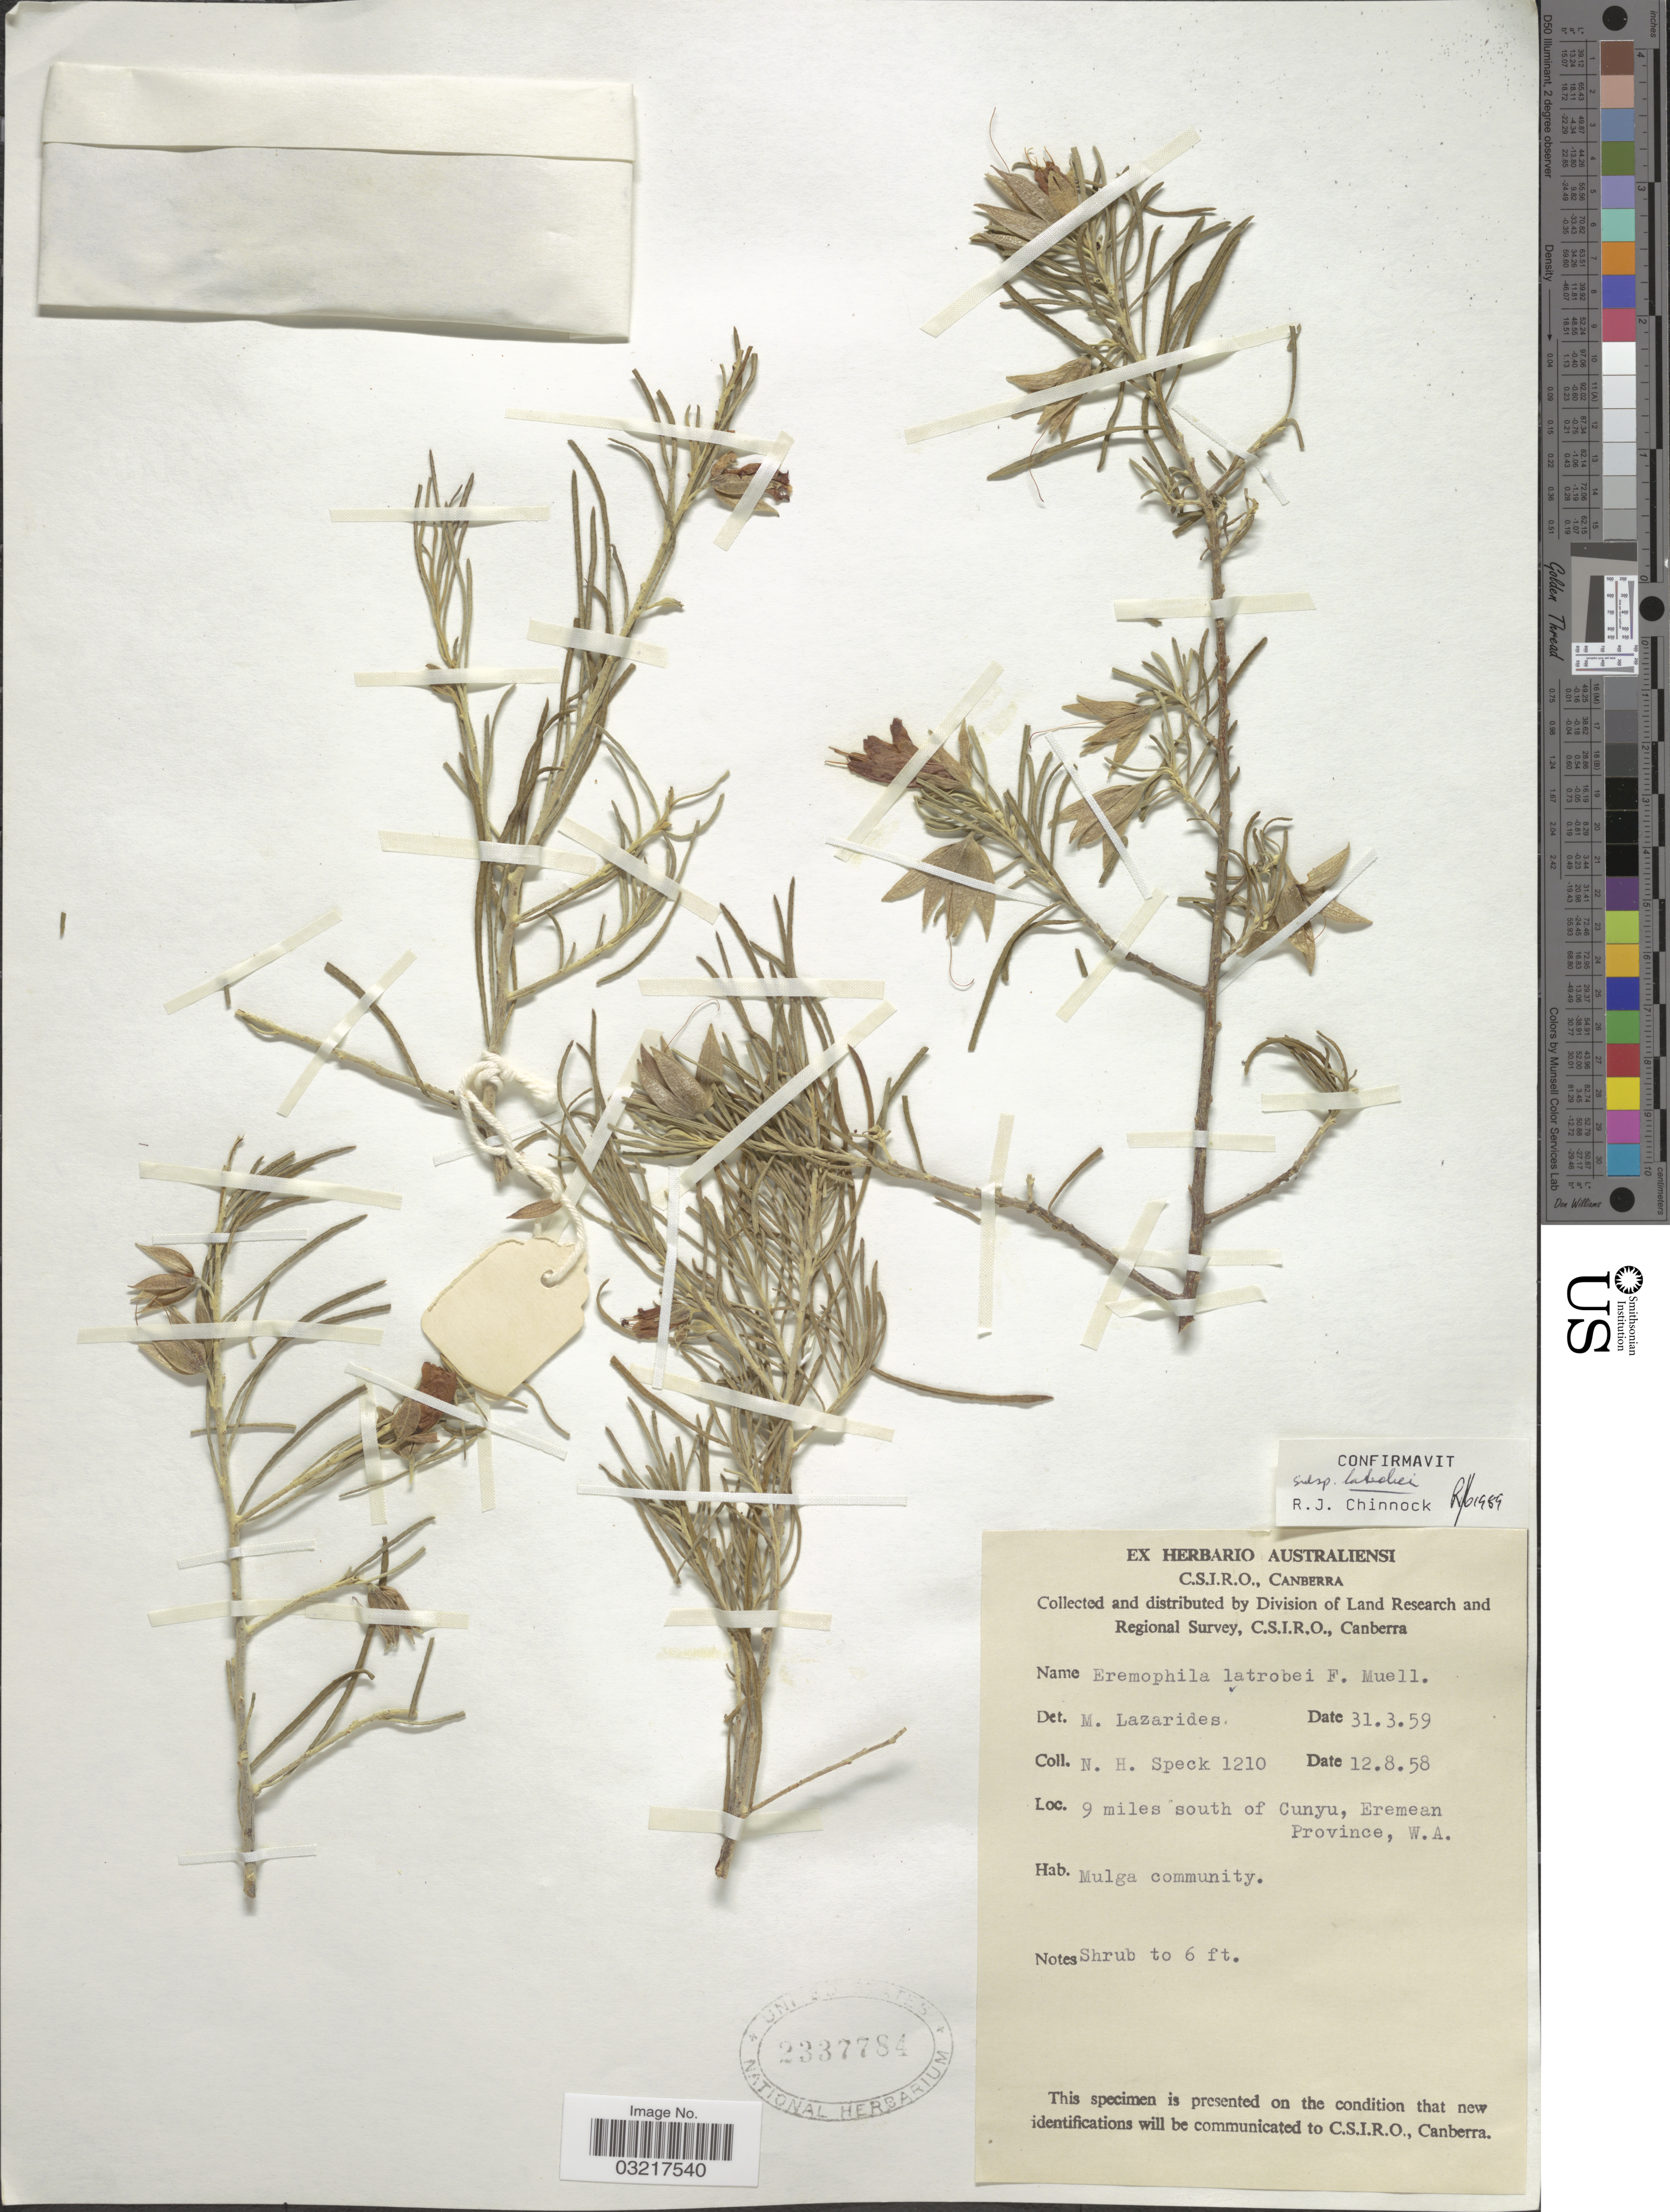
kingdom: Plantae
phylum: Tracheophyta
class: Magnoliopsida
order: Lamiales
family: Scrophulariaceae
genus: Eremophila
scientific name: Eremophila latrobei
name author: F. Muell.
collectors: N. Speck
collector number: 1210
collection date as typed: Transcribed d/m/y: 12/8/58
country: Australia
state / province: Western Australia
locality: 9 miles south of Cunyu, Eremean Province, W.A.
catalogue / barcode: US 2337784